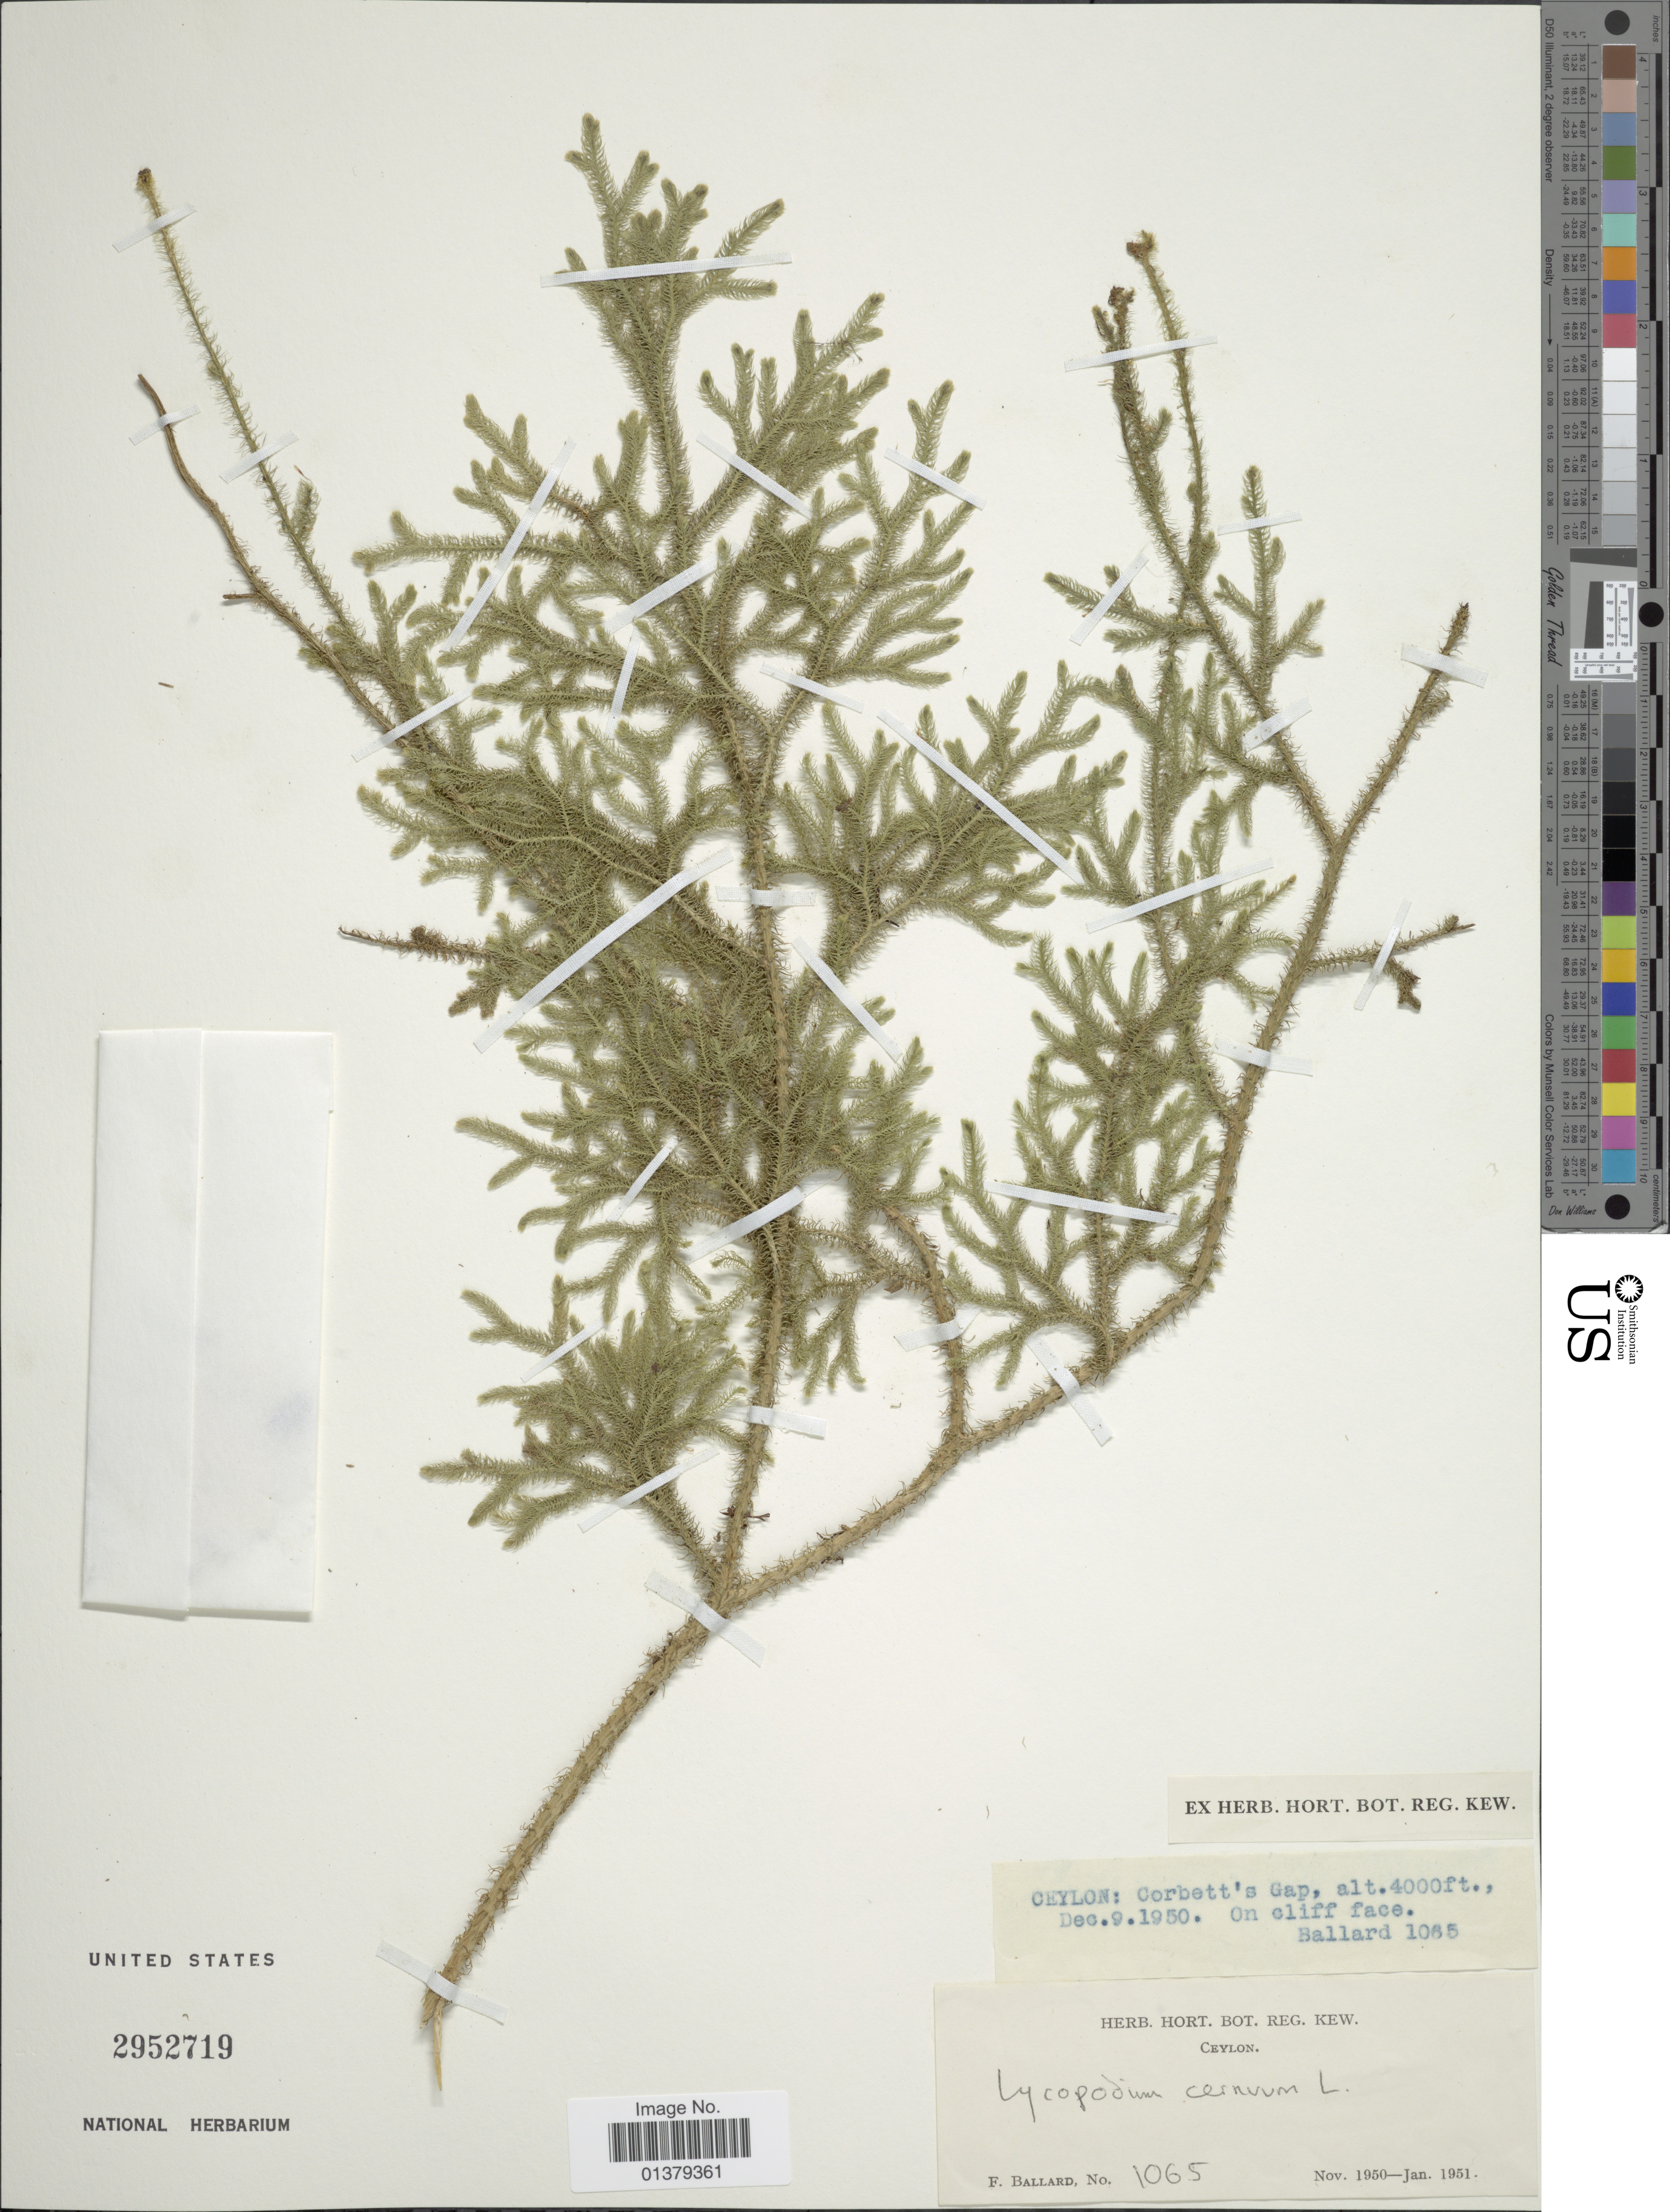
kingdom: Plantae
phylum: Tracheophyta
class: Lycopodiopsida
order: Lycopodiales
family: Lycopodiaceae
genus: Palhinhaea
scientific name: Palhinhaea cernua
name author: (L.) Vasc. & Franco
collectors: F. Ballard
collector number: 1065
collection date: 1950-12-09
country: Sri Lanka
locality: Corbett's Gap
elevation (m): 1219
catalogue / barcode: US 2952719